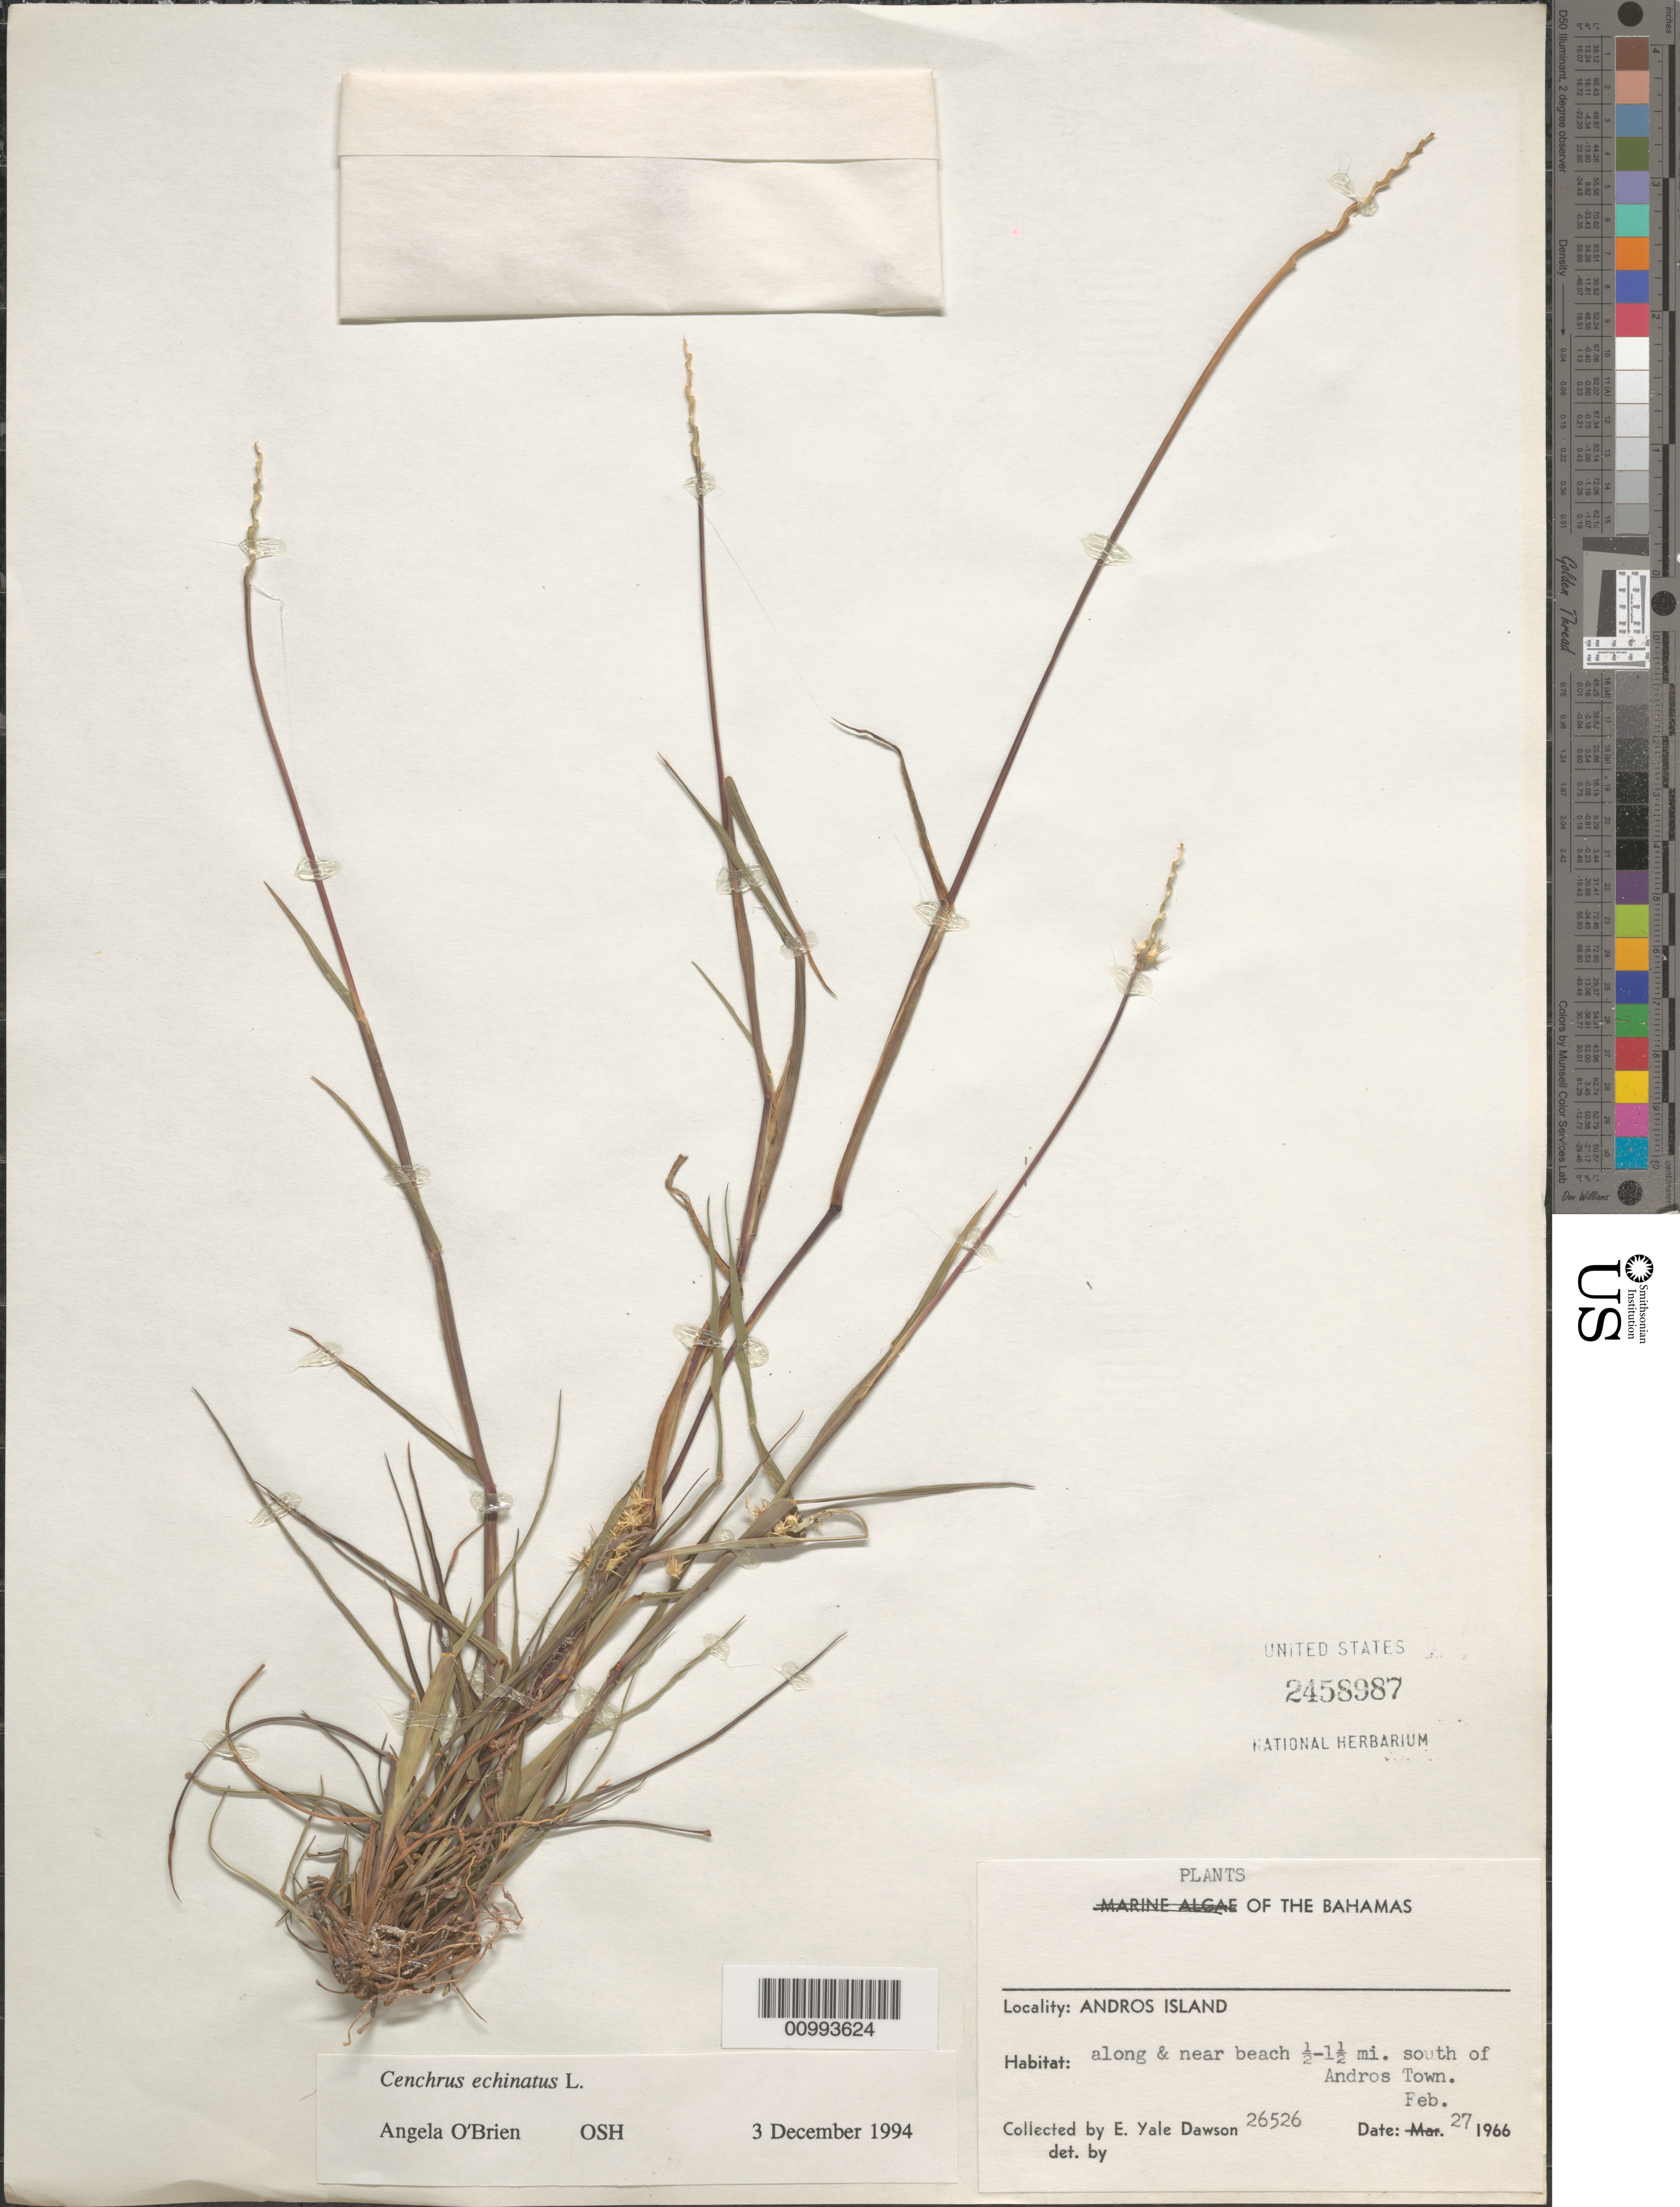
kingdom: Plantae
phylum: Tracheophyta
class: Liliopsida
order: Poales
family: Poaceae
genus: Cenchrus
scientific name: Cenchrus echinatus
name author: L.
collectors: E. Y. Dawson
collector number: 26526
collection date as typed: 27 Feb 1966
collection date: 1966-02-27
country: Bahamas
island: Andros I.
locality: .5 to 1.5 miles south of Andros Town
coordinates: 0 N, 0 E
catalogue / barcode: US 2458987